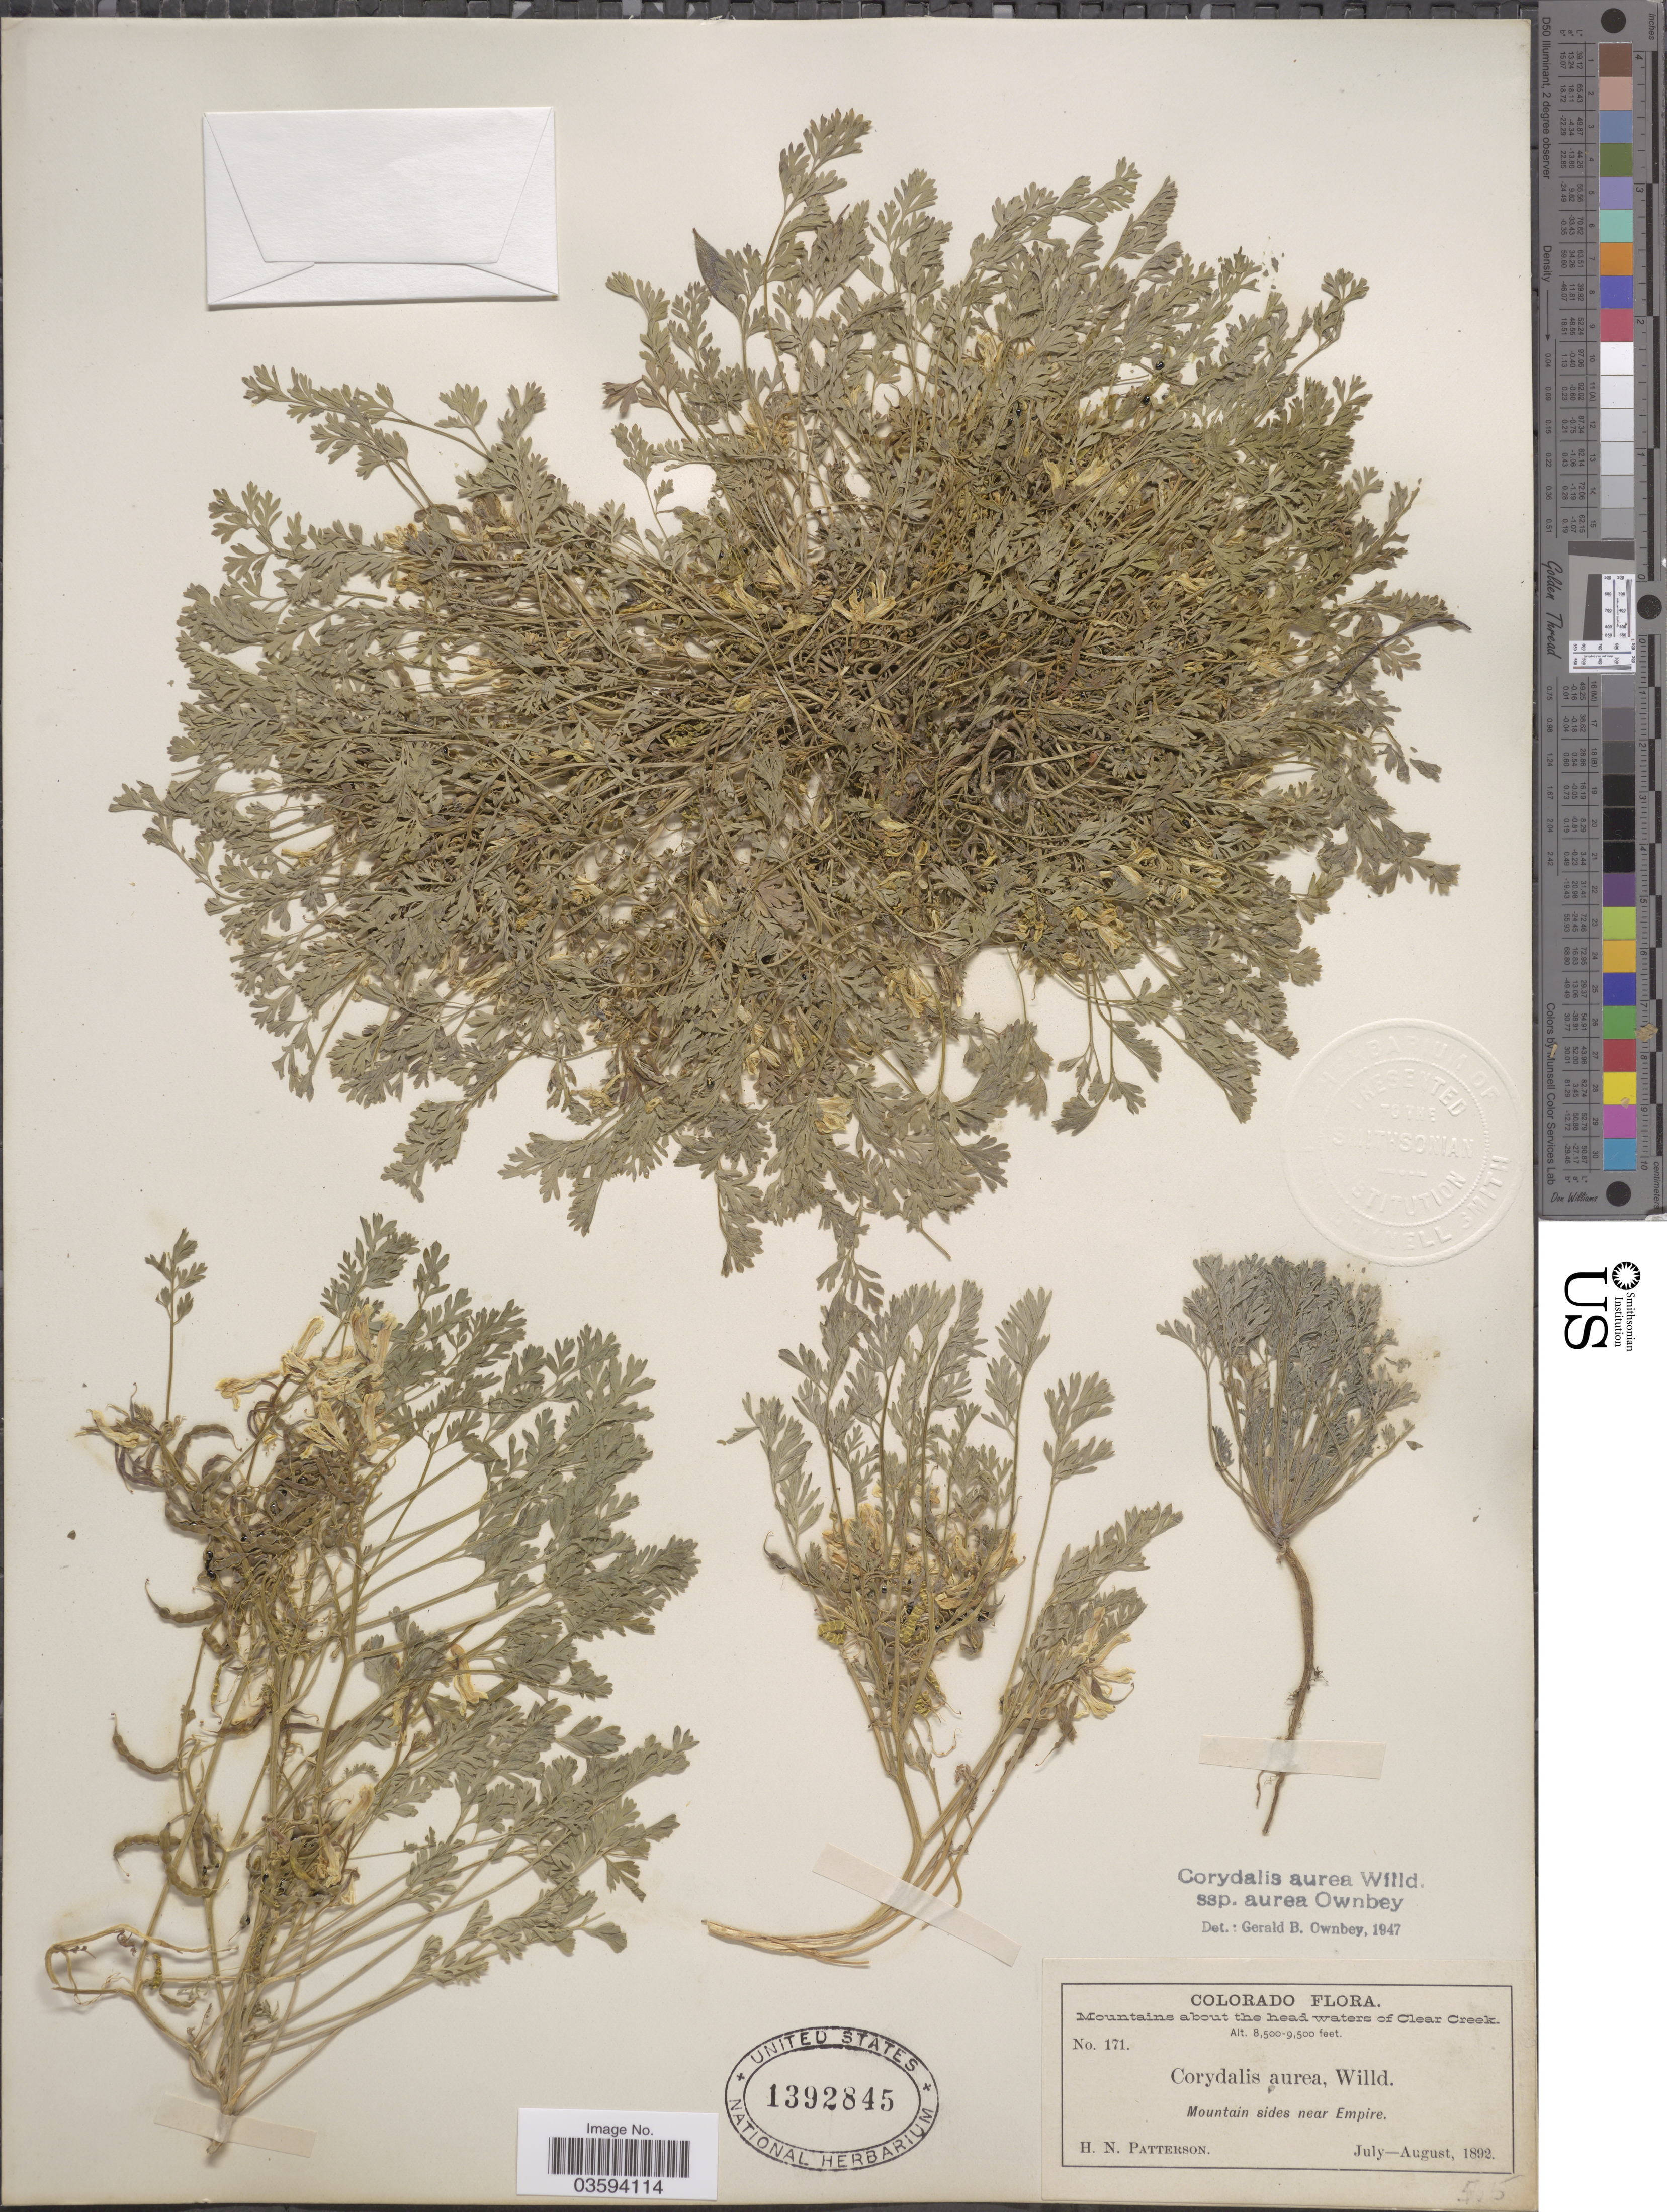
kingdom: Plantae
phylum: Tracheophyta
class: Magnoliopsida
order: Ranunculales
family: Papaveraceae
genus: Corydalis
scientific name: Corydalis aurea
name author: Willd.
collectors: H. N. Patterson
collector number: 171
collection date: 1892-07/1892-08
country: United States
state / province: Colorado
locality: Mountains about the head waters of Clear Creek. Mountain sides near Empire.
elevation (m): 2591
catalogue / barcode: US 1392845